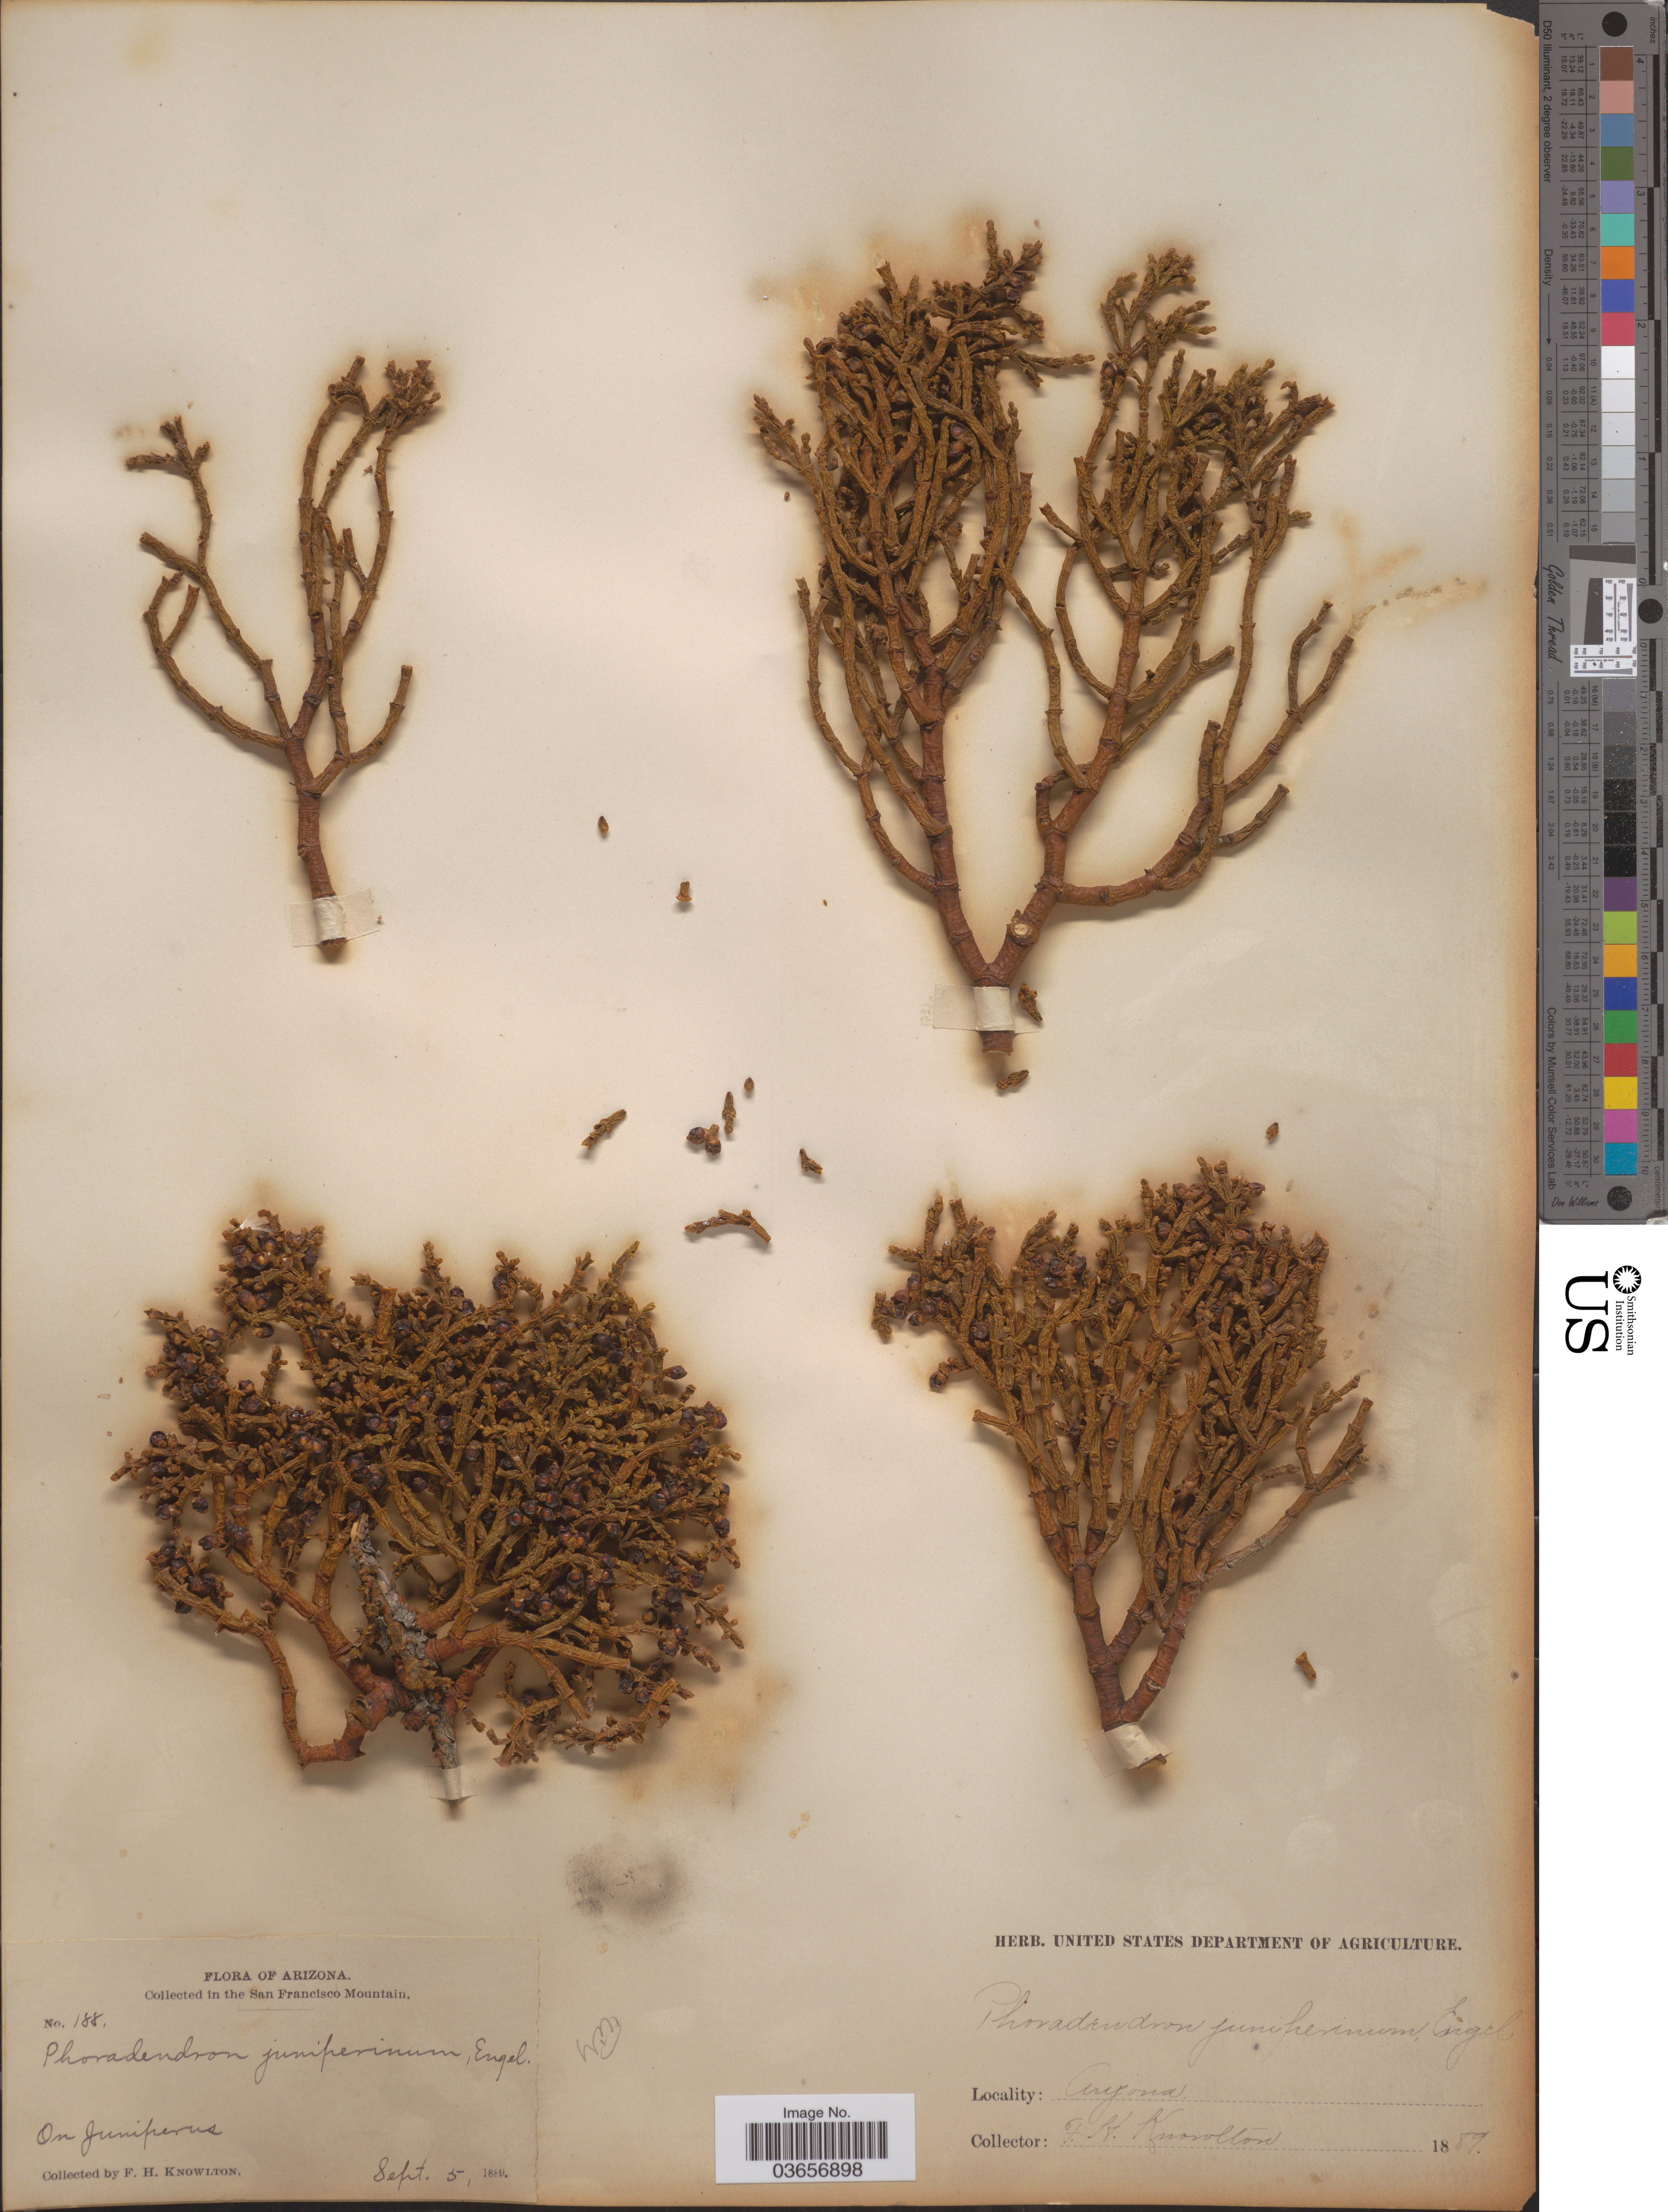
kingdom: Plantae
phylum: Tracheophyta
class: Magnoliopsida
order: Santalales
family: Viscaceae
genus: Phoradendron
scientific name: Phoradendron juniperinum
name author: Engelm. ex A. Gray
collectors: F. H. Knowlton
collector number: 188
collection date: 1889-09-05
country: United States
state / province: Arizona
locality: In the San Francisco Mountain. On Juniperus.